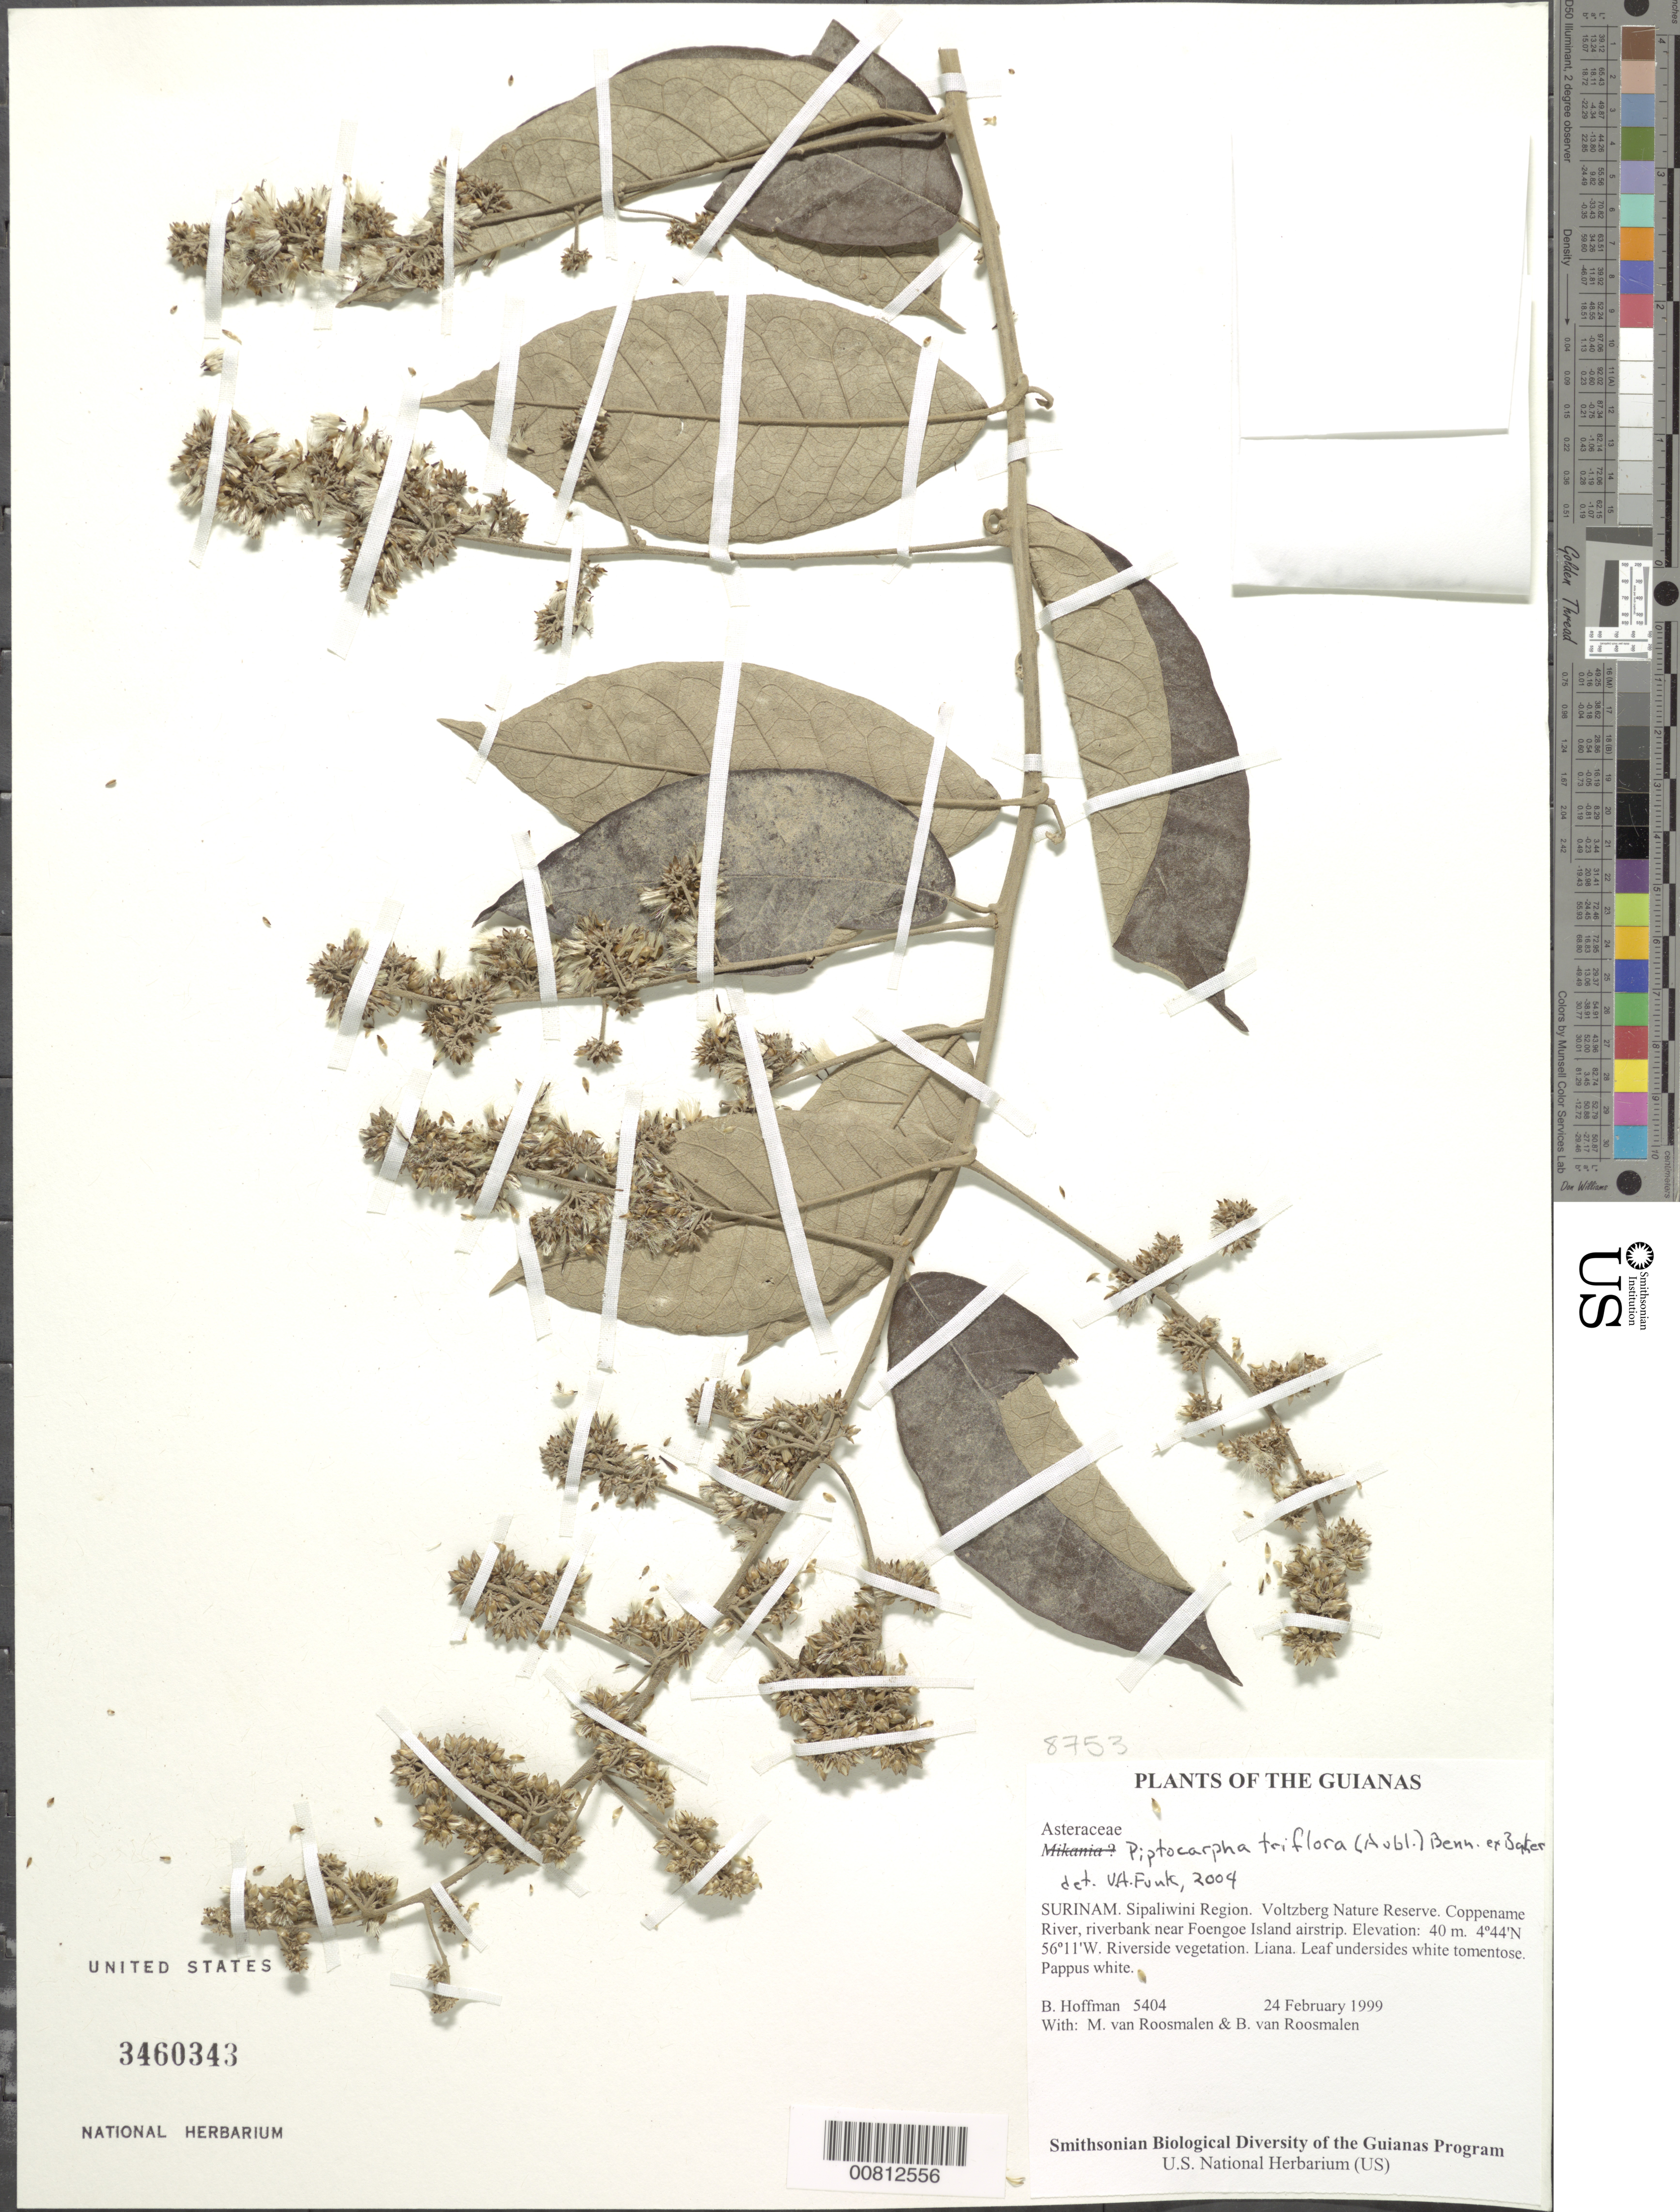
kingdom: Plantae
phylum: Tracheophyta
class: Magnoliopsida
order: Asterales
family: Asteraceae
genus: Piptocarpha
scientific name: Piptocarpha triflora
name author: (Aubl.) Benn. ex Baker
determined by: Funk, Vicki A., (BOT), Smithsonian Institution - National Museum of Natural History (UNITED STATES)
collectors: B. Hoffman, M. Roosmalen & B. Van Roosmalen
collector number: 5404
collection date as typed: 24 February 1999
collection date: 1999-02-24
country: Suriname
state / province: Sipaliwini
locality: Voltzberg Nature Reserve. Coppename River, riverbank near Foengoe Island airstrip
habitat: Riverside vegetation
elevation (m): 40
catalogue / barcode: US 3460343